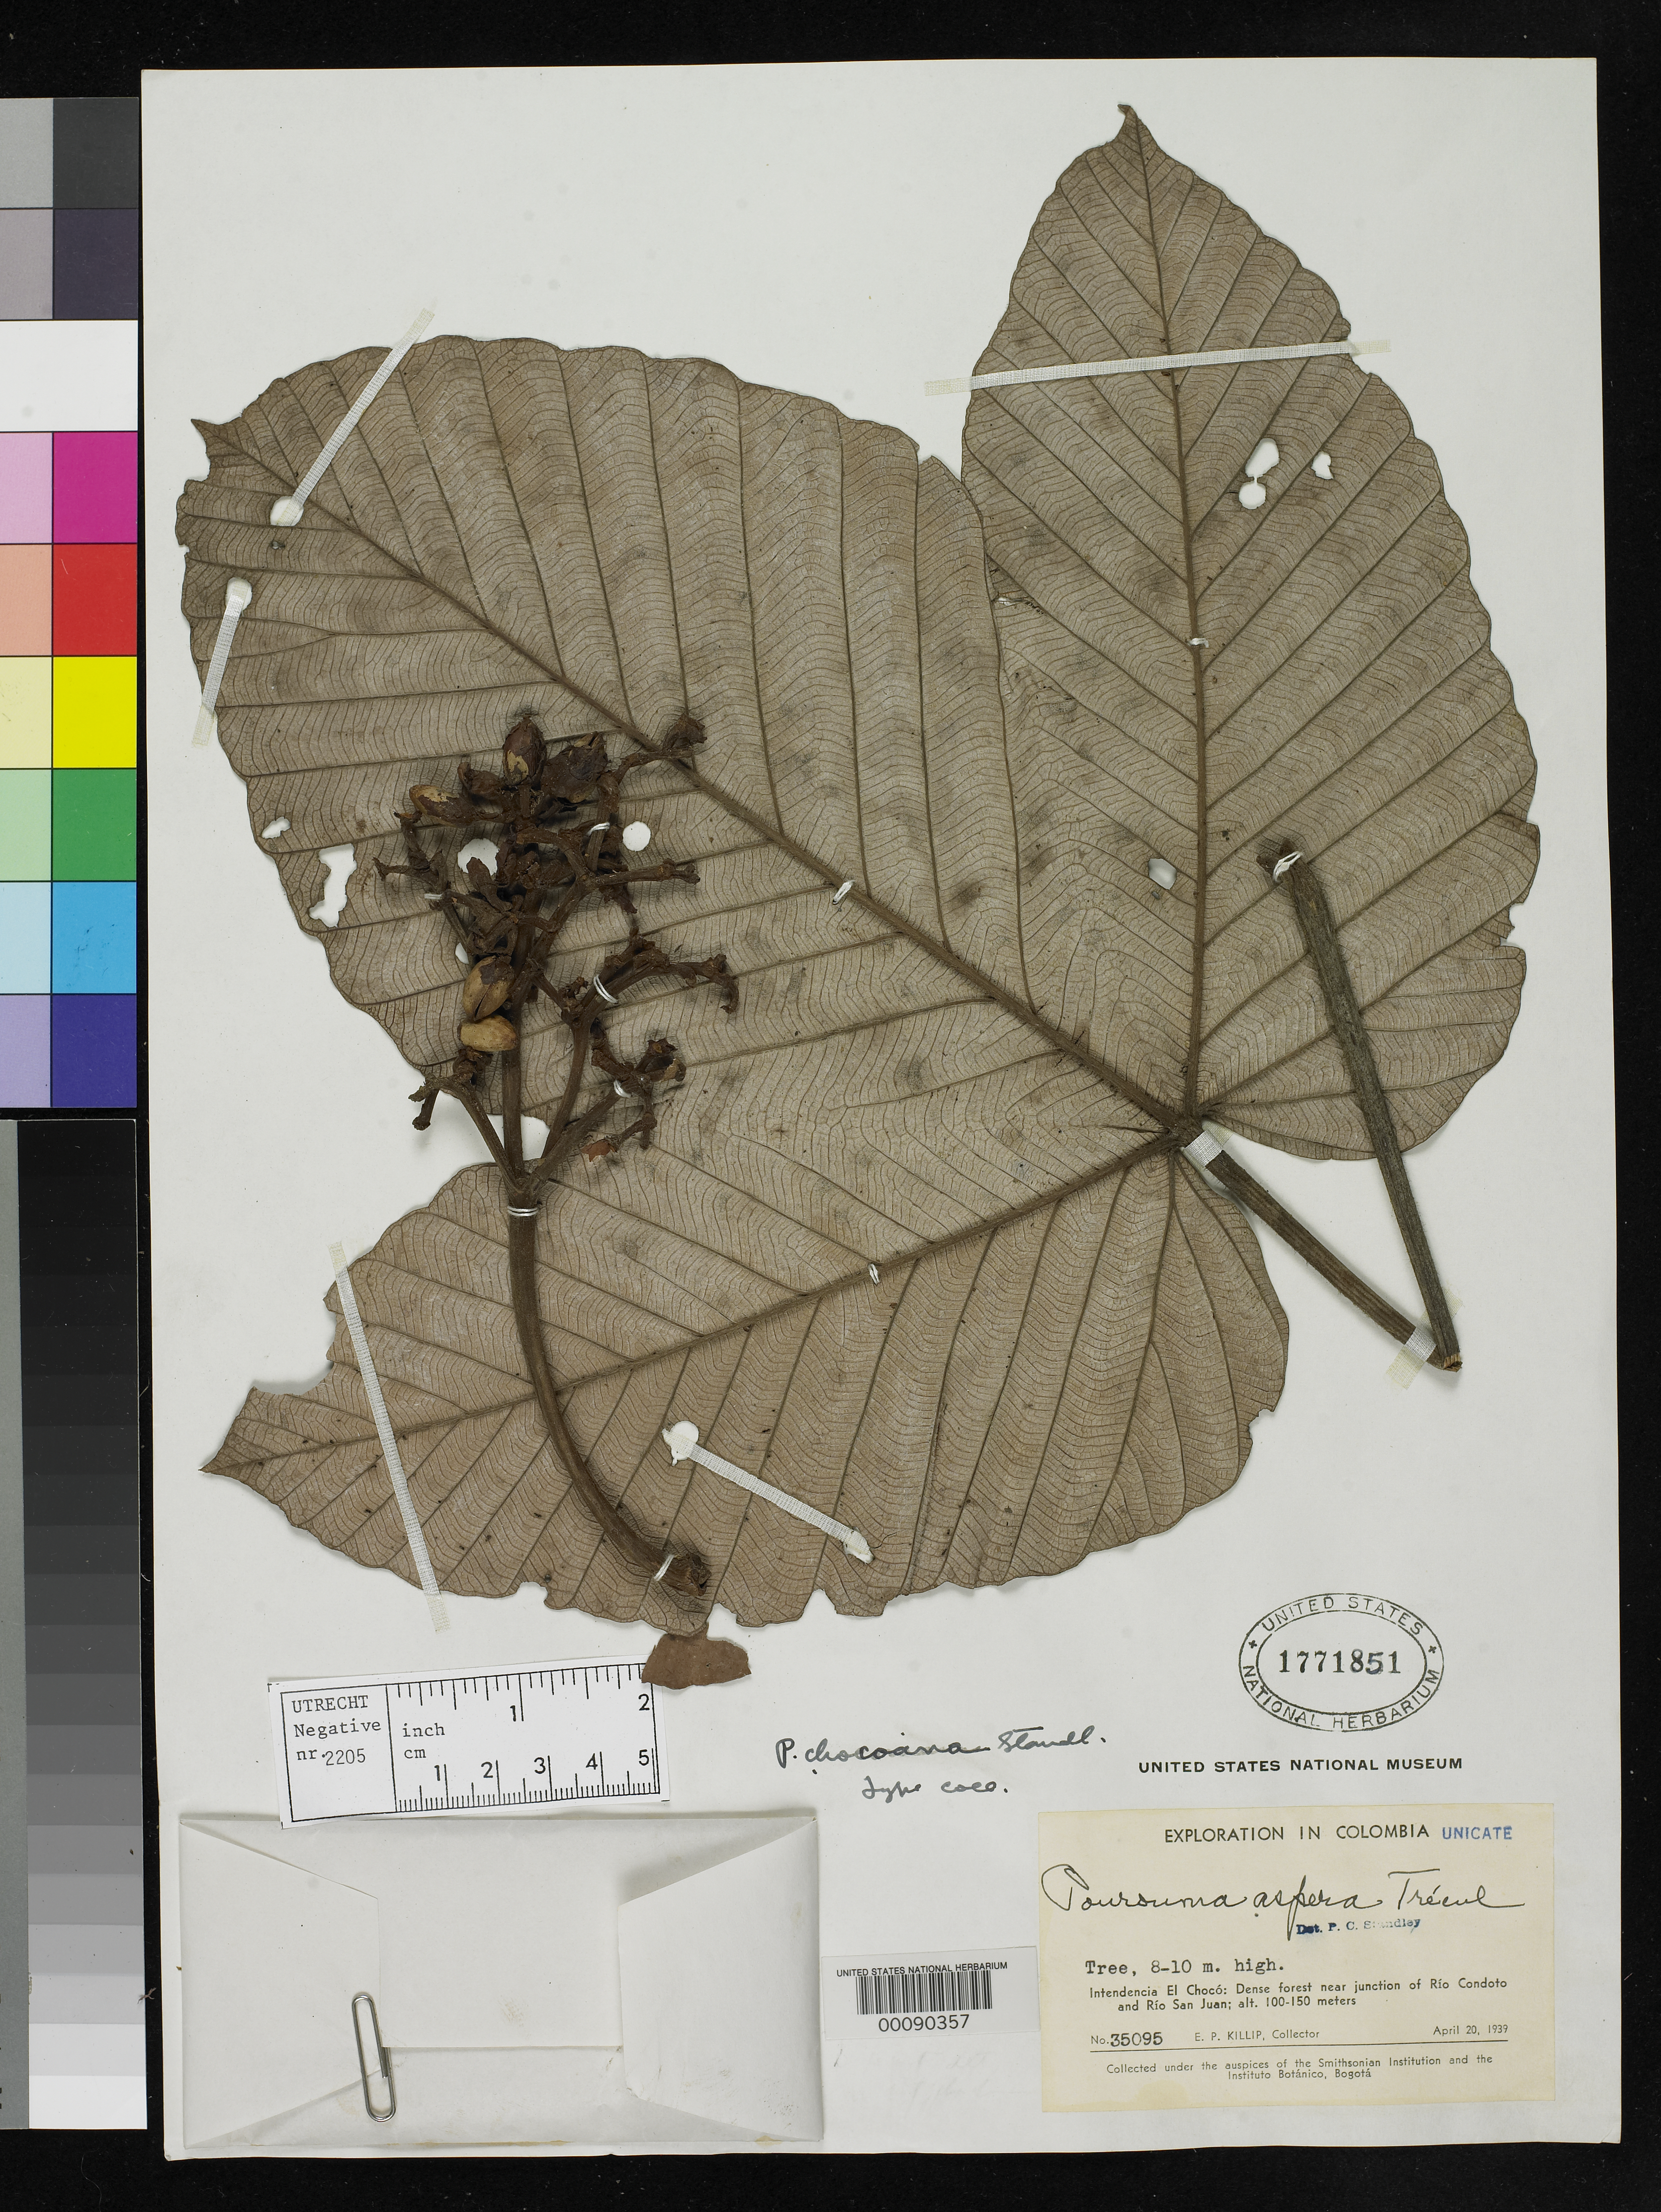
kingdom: Plantae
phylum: Tracheophyta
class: Magnoliopsida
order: Rosales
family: Urticaceae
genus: Pourouma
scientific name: Pourouma chocoana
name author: Standl.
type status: Isotype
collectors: E. P. Killip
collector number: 35095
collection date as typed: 20 Apr 1939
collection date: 1939-04-20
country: Colombia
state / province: Chocó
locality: Junction of Rio Condoto and Rio San Juan.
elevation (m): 100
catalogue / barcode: US 1771851